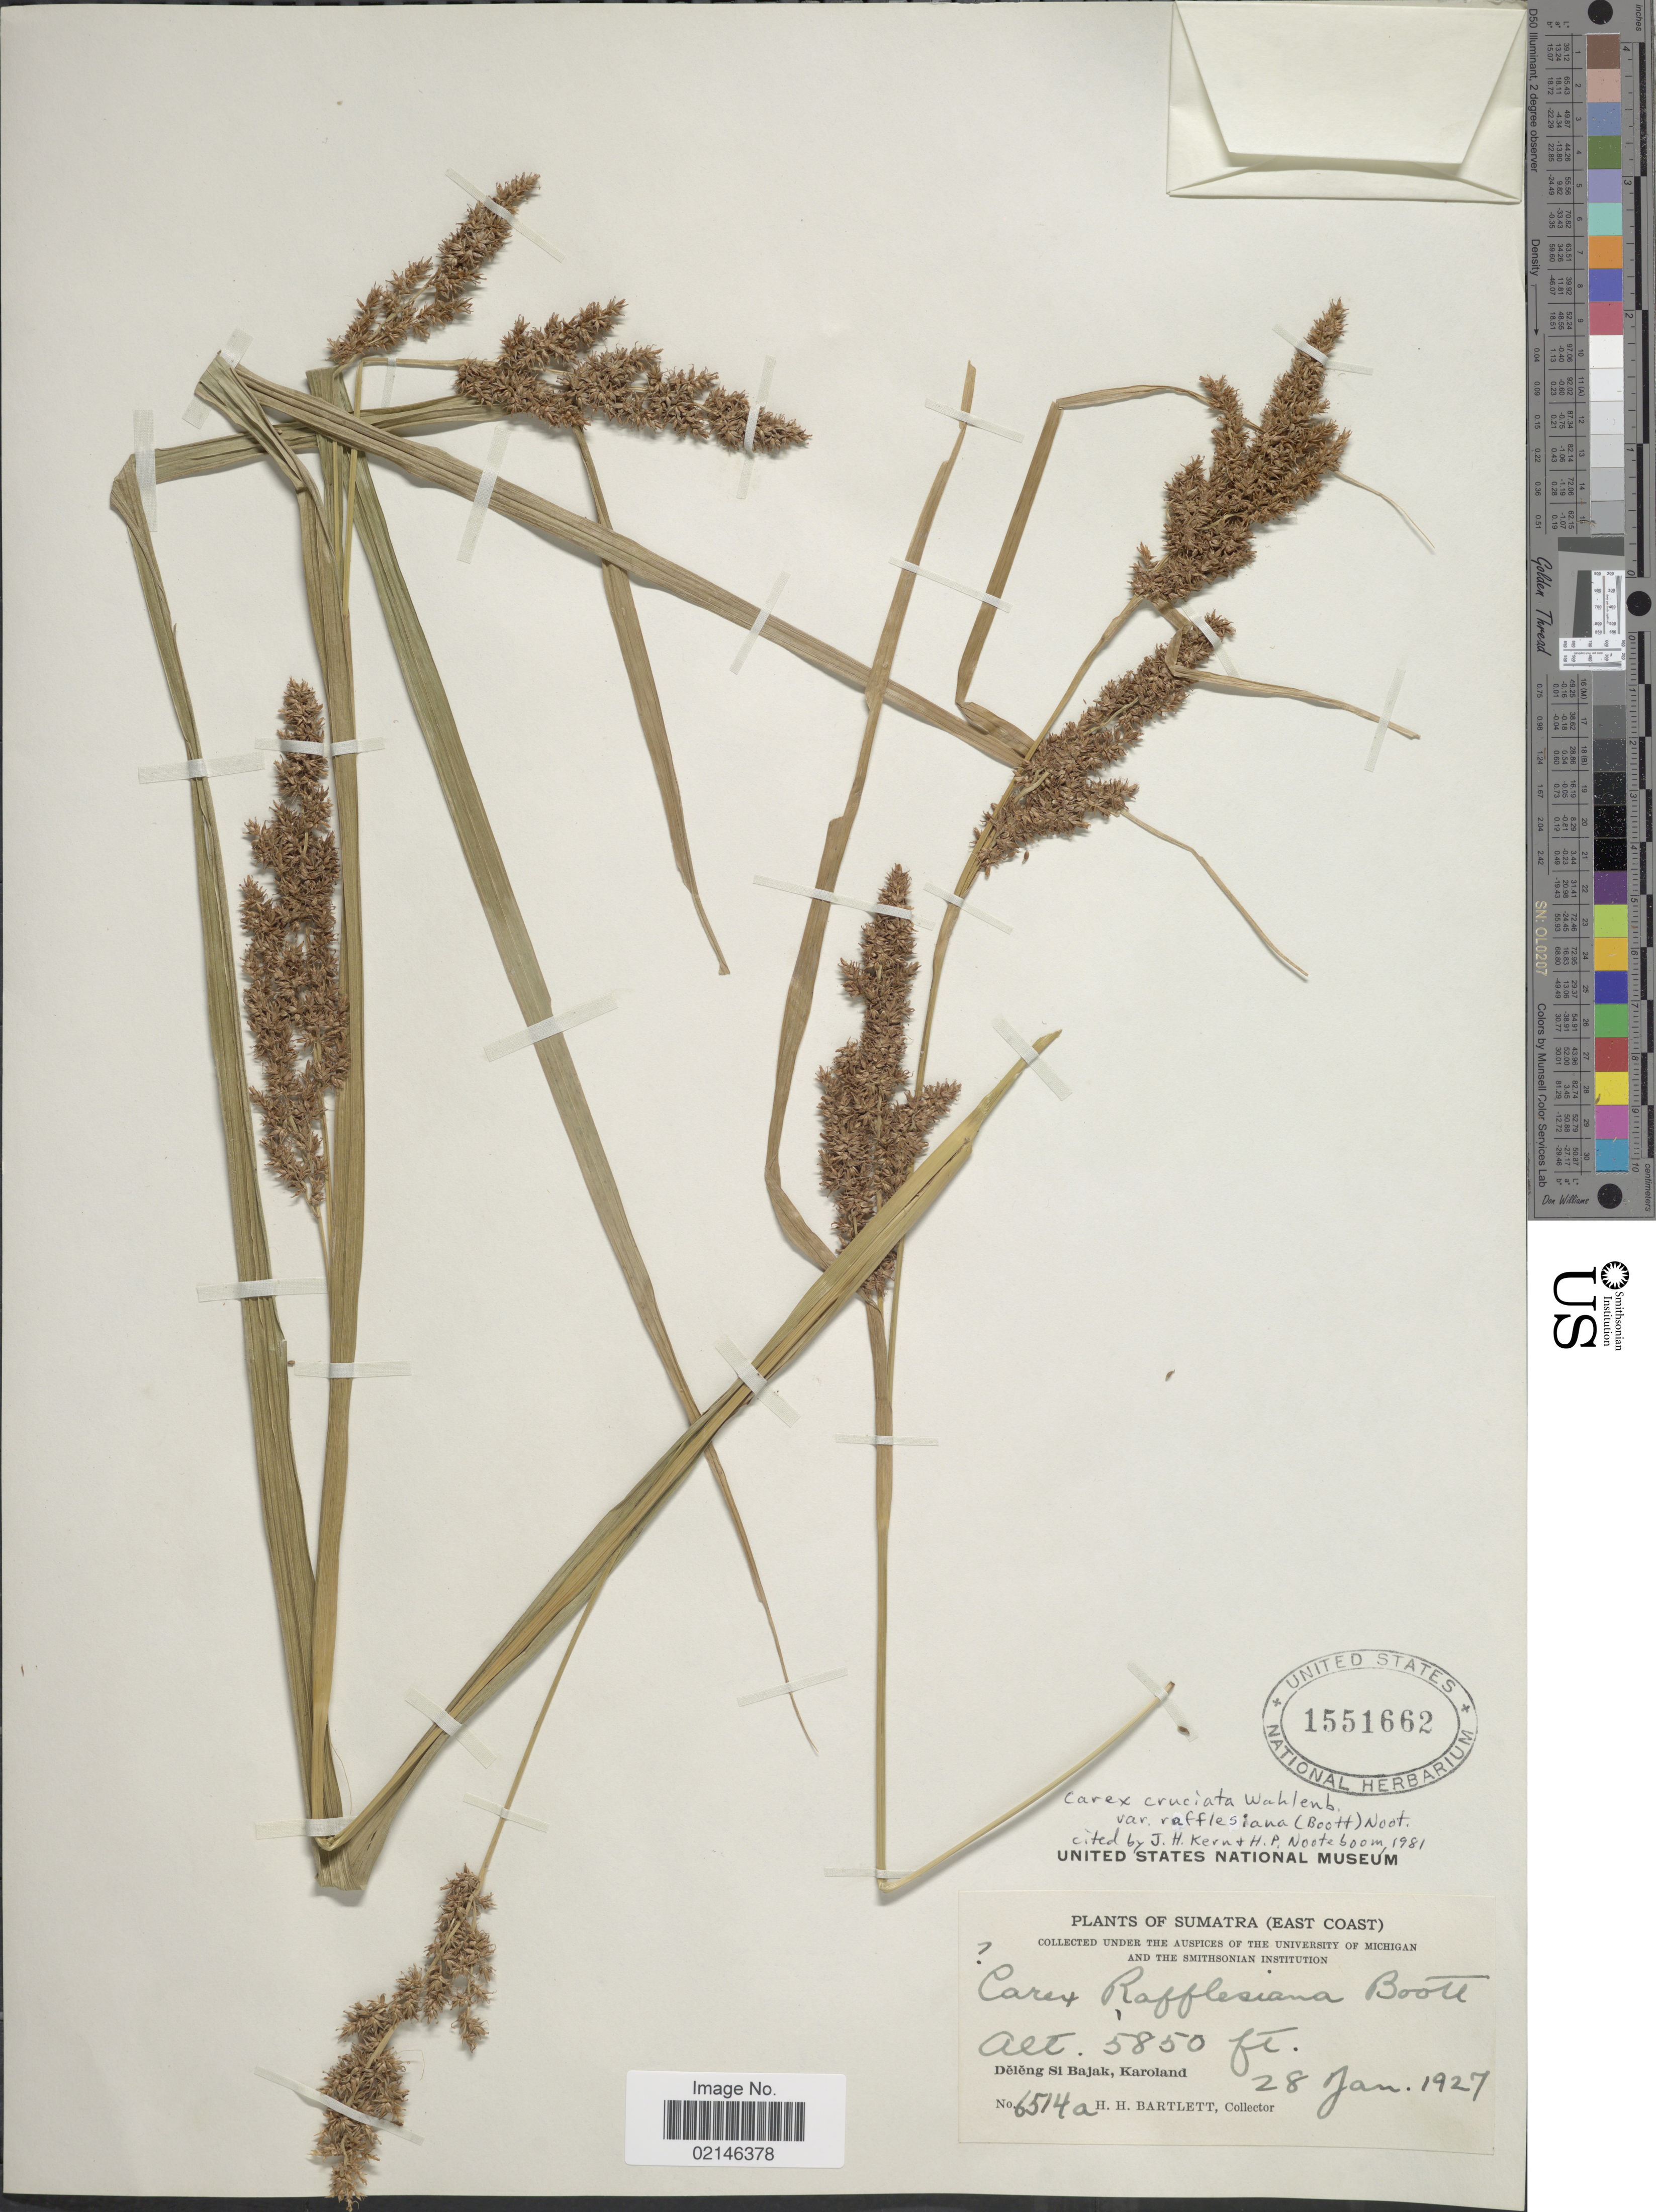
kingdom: Plantae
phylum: Tracheophyta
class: Liliopsida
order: Poales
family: Cyperaceae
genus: Carex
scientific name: Carex rafflesiana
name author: Boott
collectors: H. H. Bartlett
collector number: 6514a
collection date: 1927-01-28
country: Indonesia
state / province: Sumatra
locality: (East Coast) Deleng Si Bajak, Karoland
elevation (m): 1783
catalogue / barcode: US 1551662